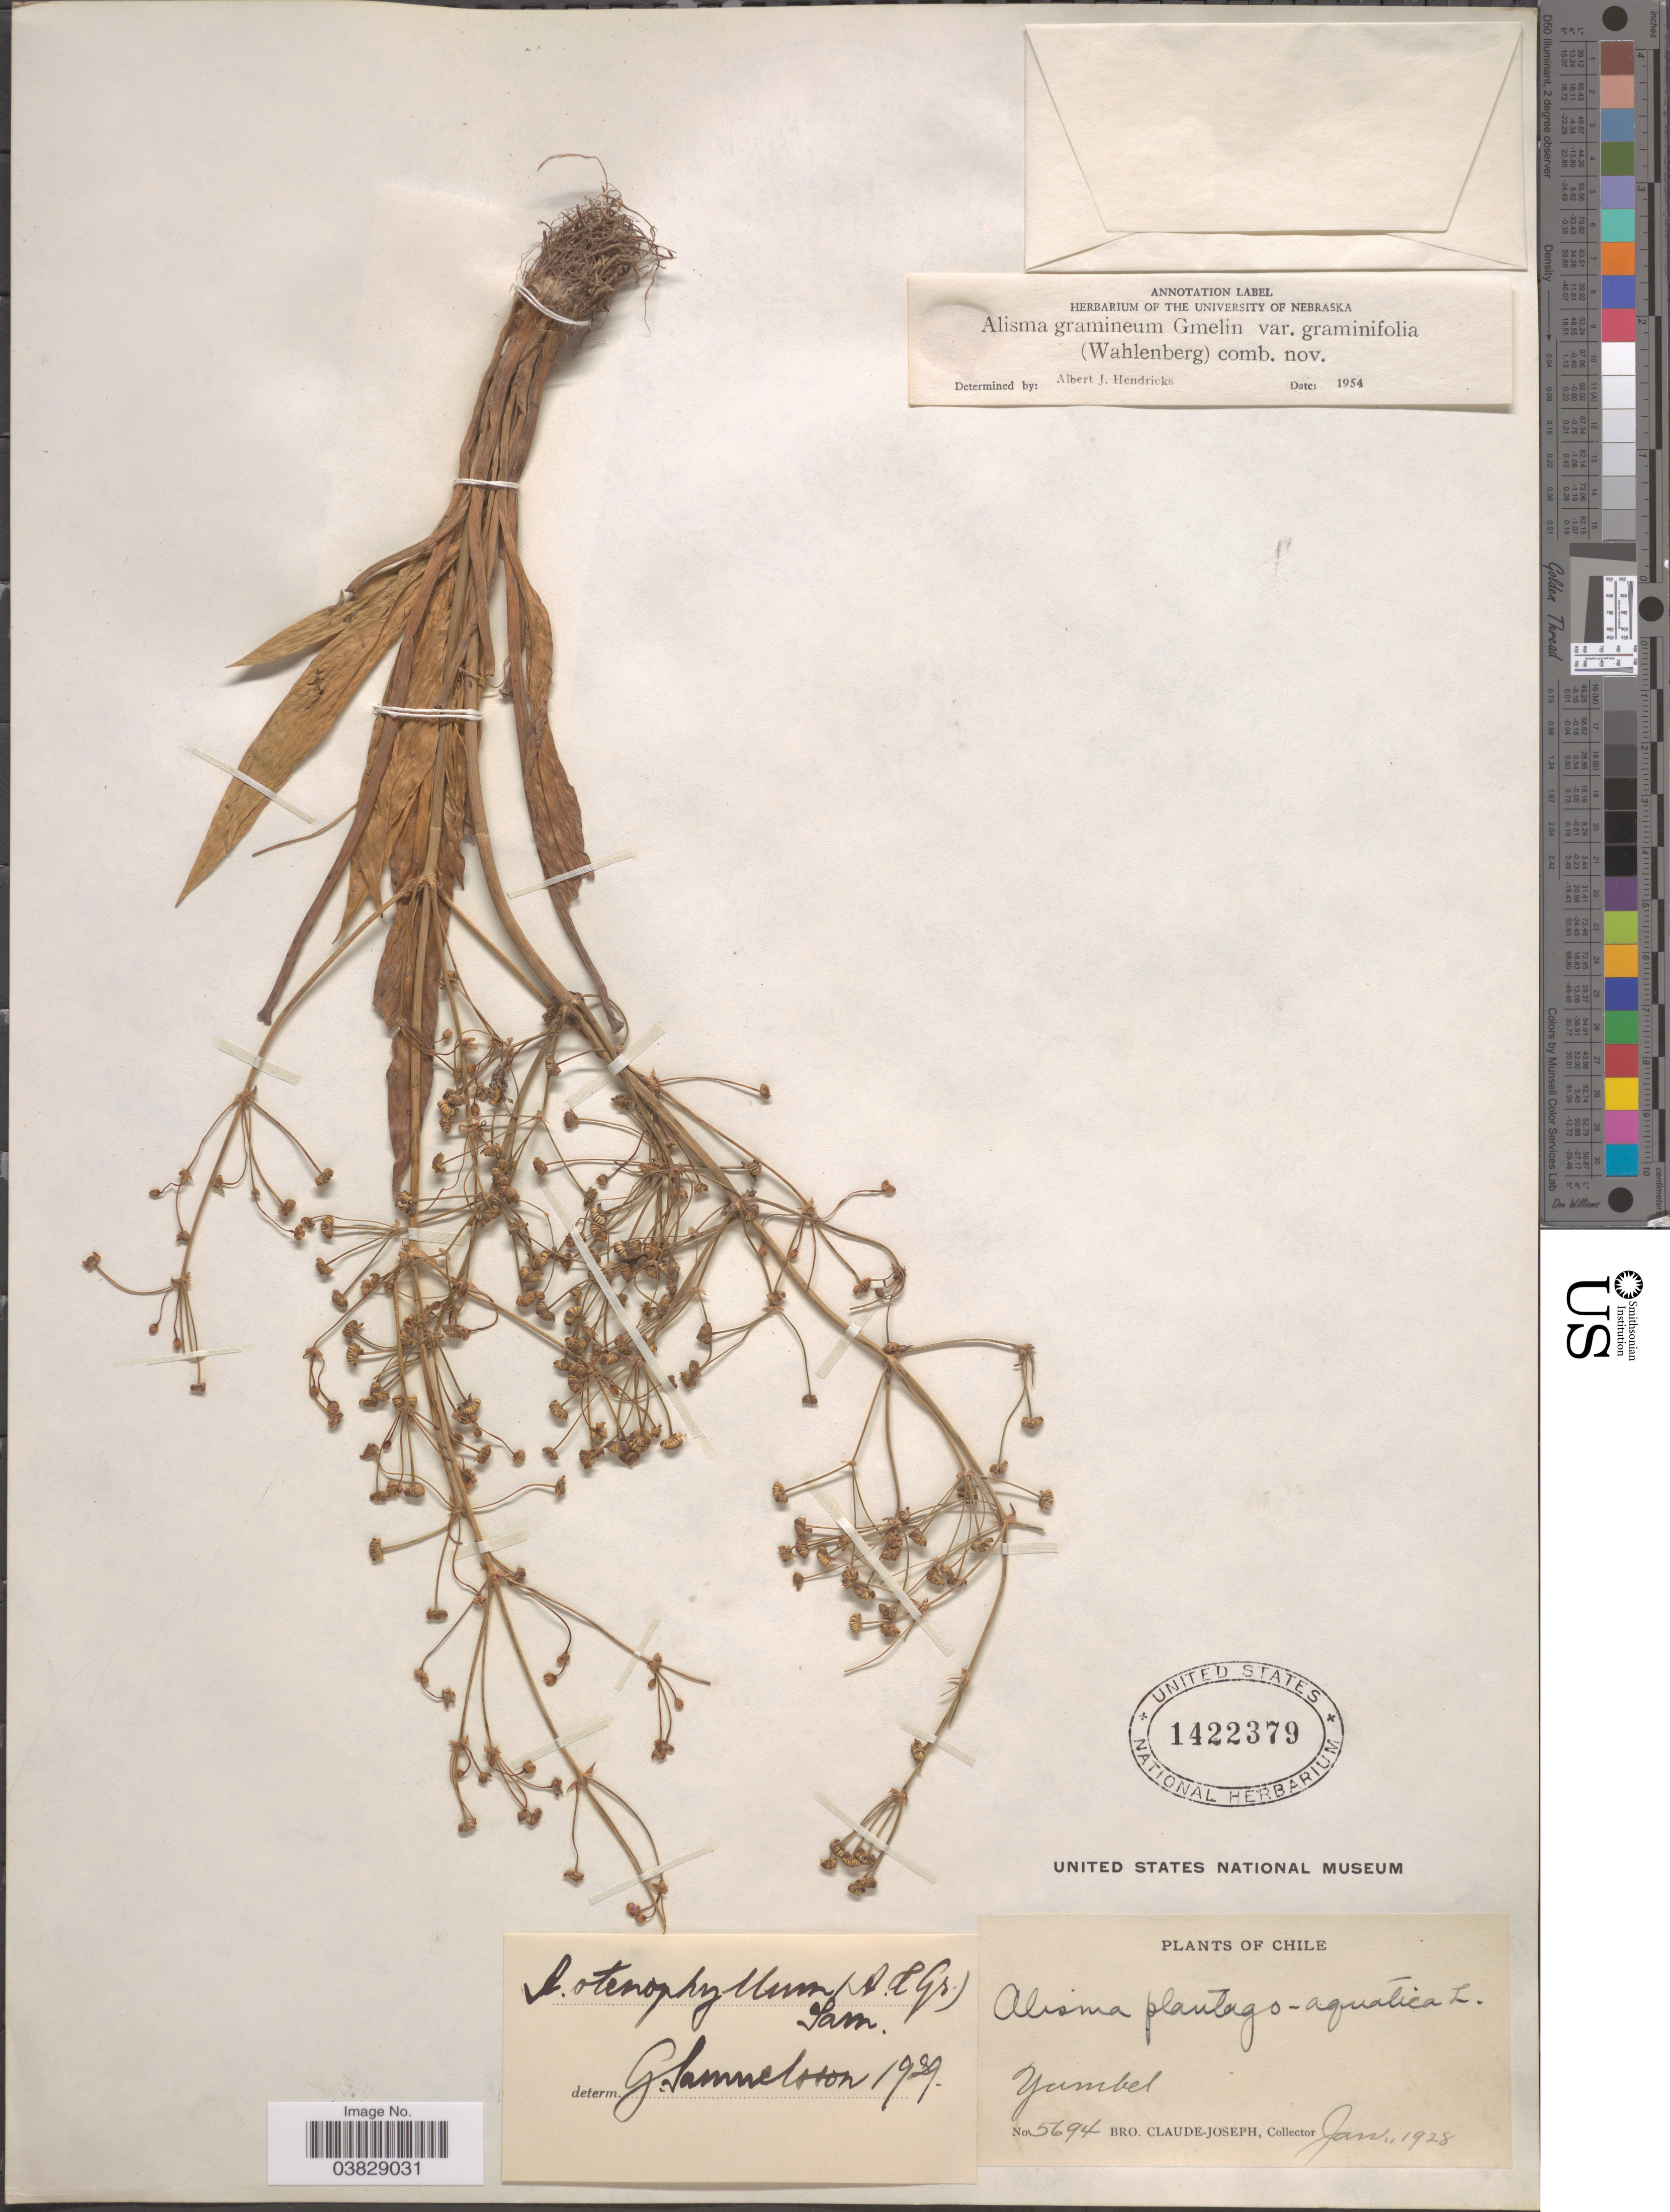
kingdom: Plantae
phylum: Tracheophyta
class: Liliopsida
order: Alismatales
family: Alismataceae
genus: Alisma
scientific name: Alisma stenophyllum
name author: Sam.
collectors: Bro. Claude-Joseph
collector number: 5694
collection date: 1928-01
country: Chile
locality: Yumbel.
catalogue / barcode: US 1422379